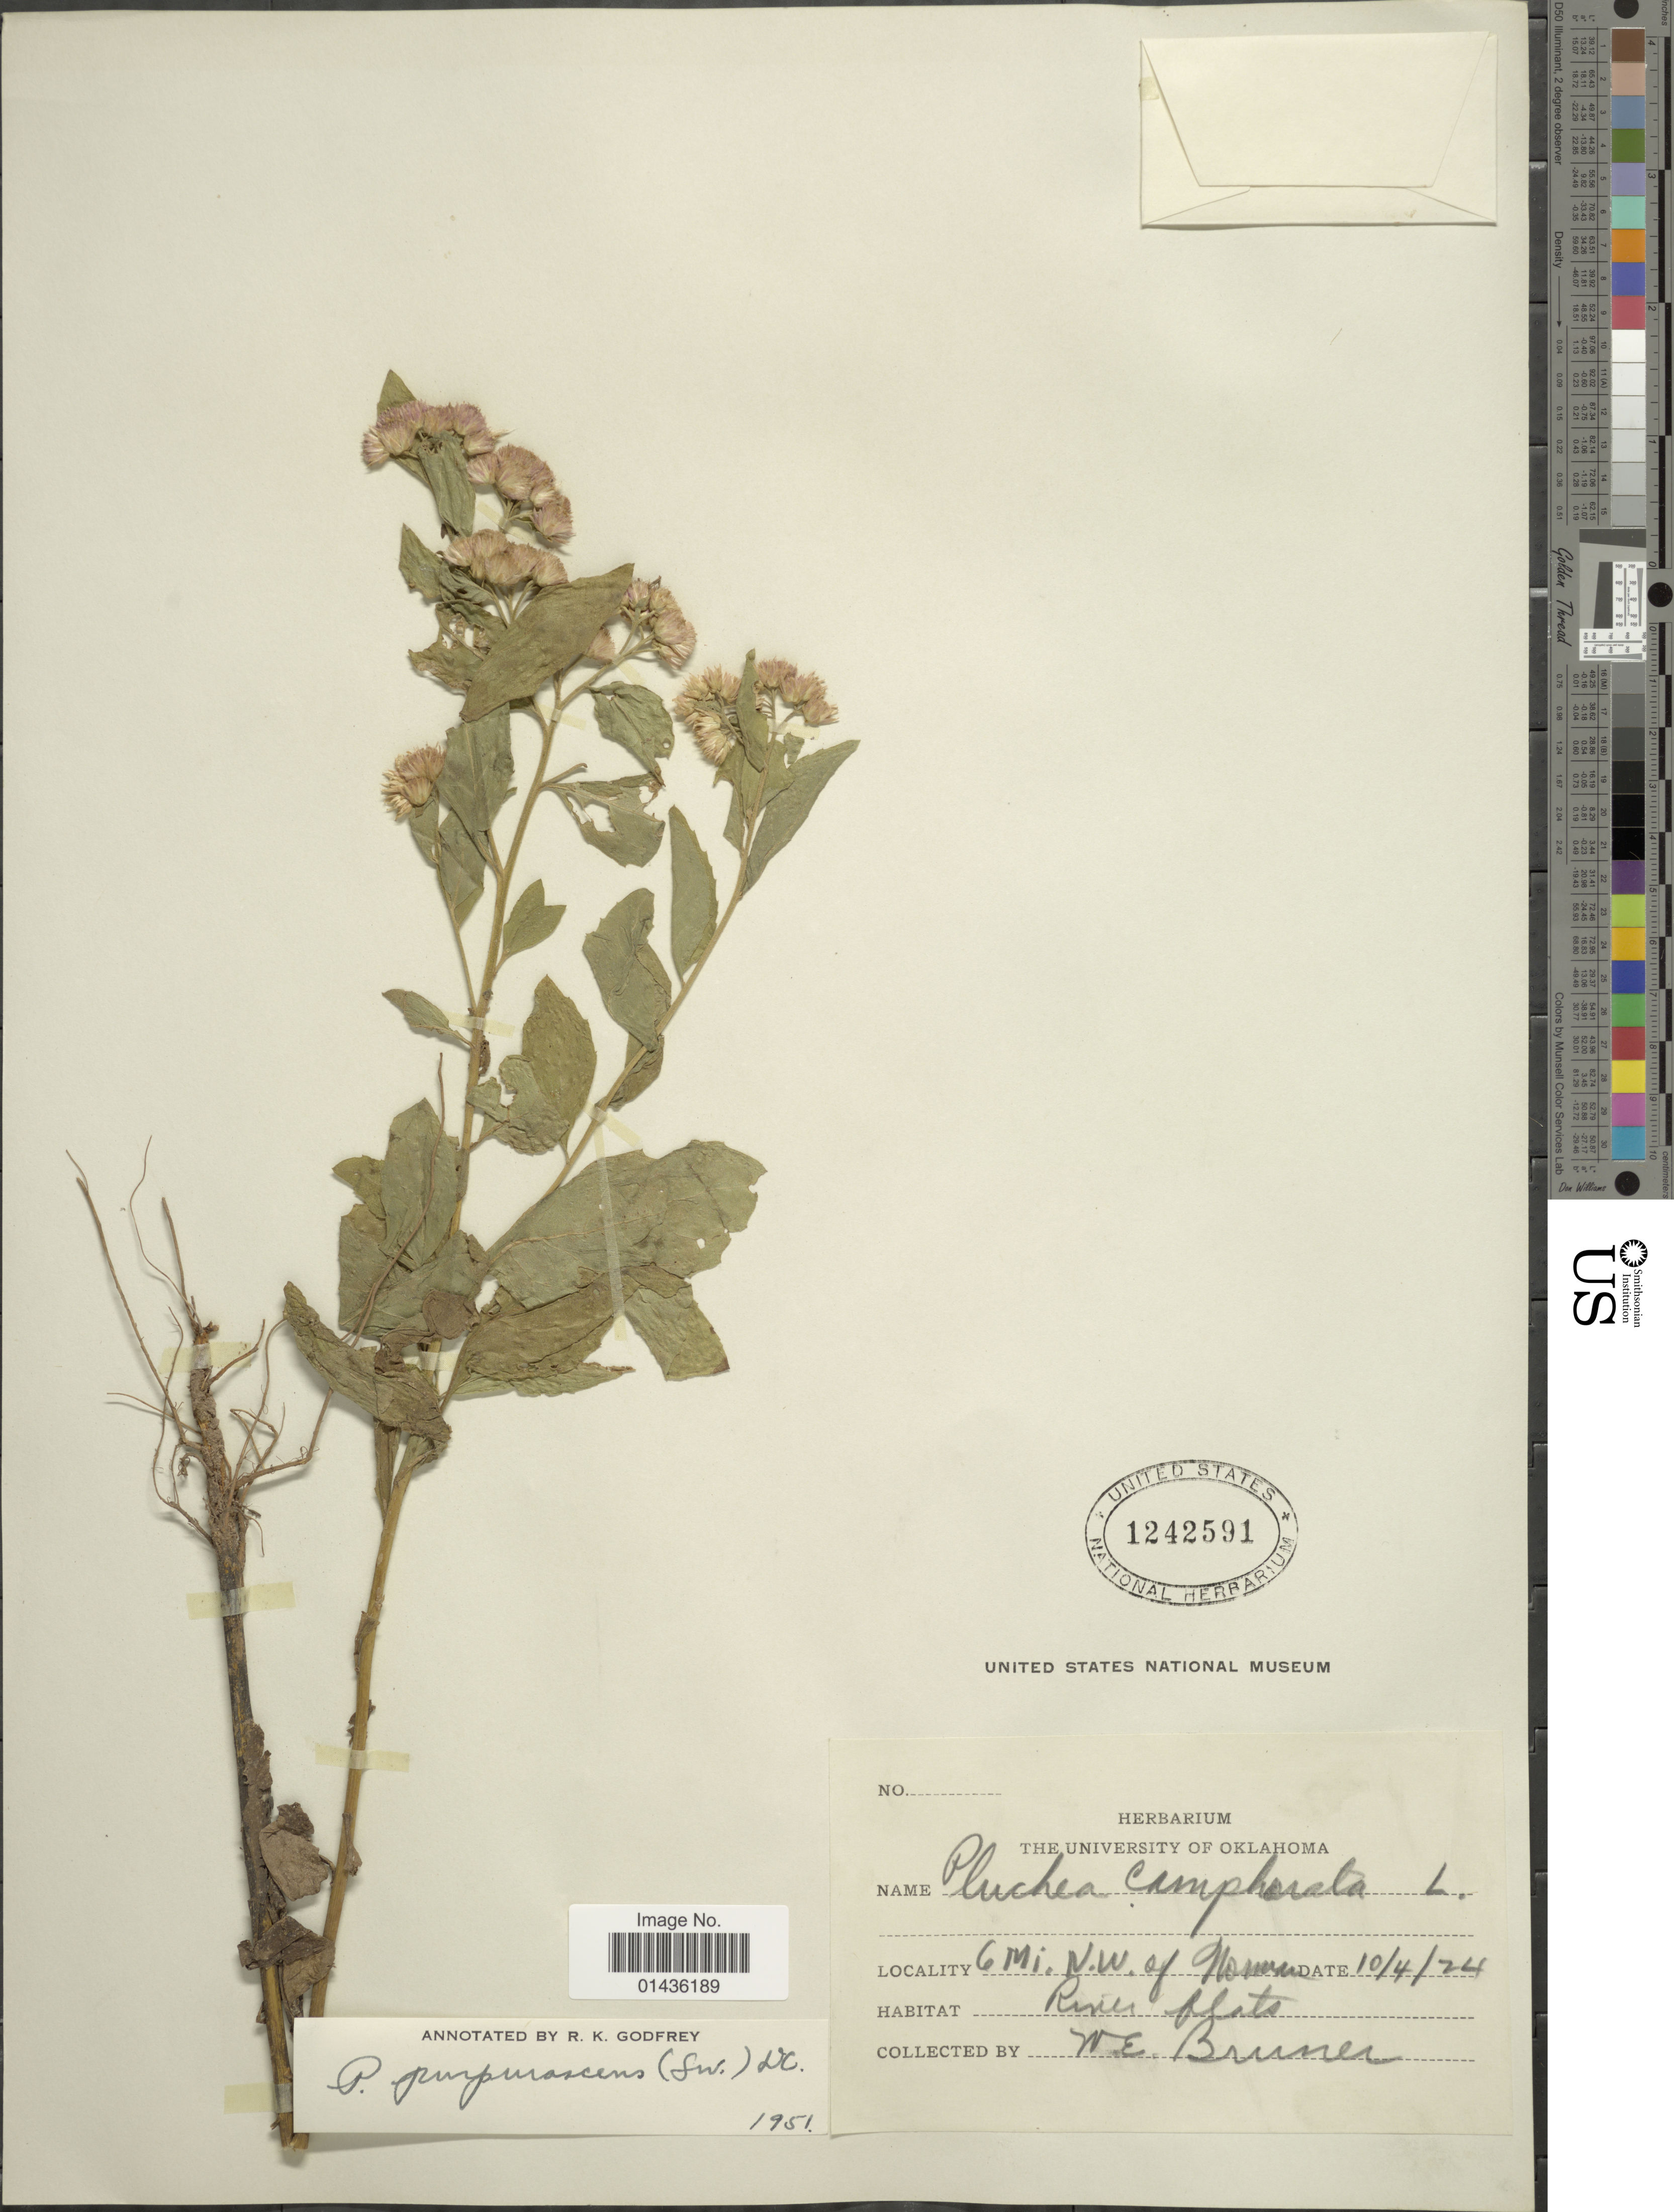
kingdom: Plantae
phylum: Tracheophyta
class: Magnoliopsida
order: Asterales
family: Asteraceae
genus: Pluchea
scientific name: Pluchea odorata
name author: (L.) Cass.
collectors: W. Bruner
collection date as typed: Transcribed d/m/y: 4/10/24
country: United States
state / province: Oklahoma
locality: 6 mi N. W. of Norman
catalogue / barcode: US 1242591